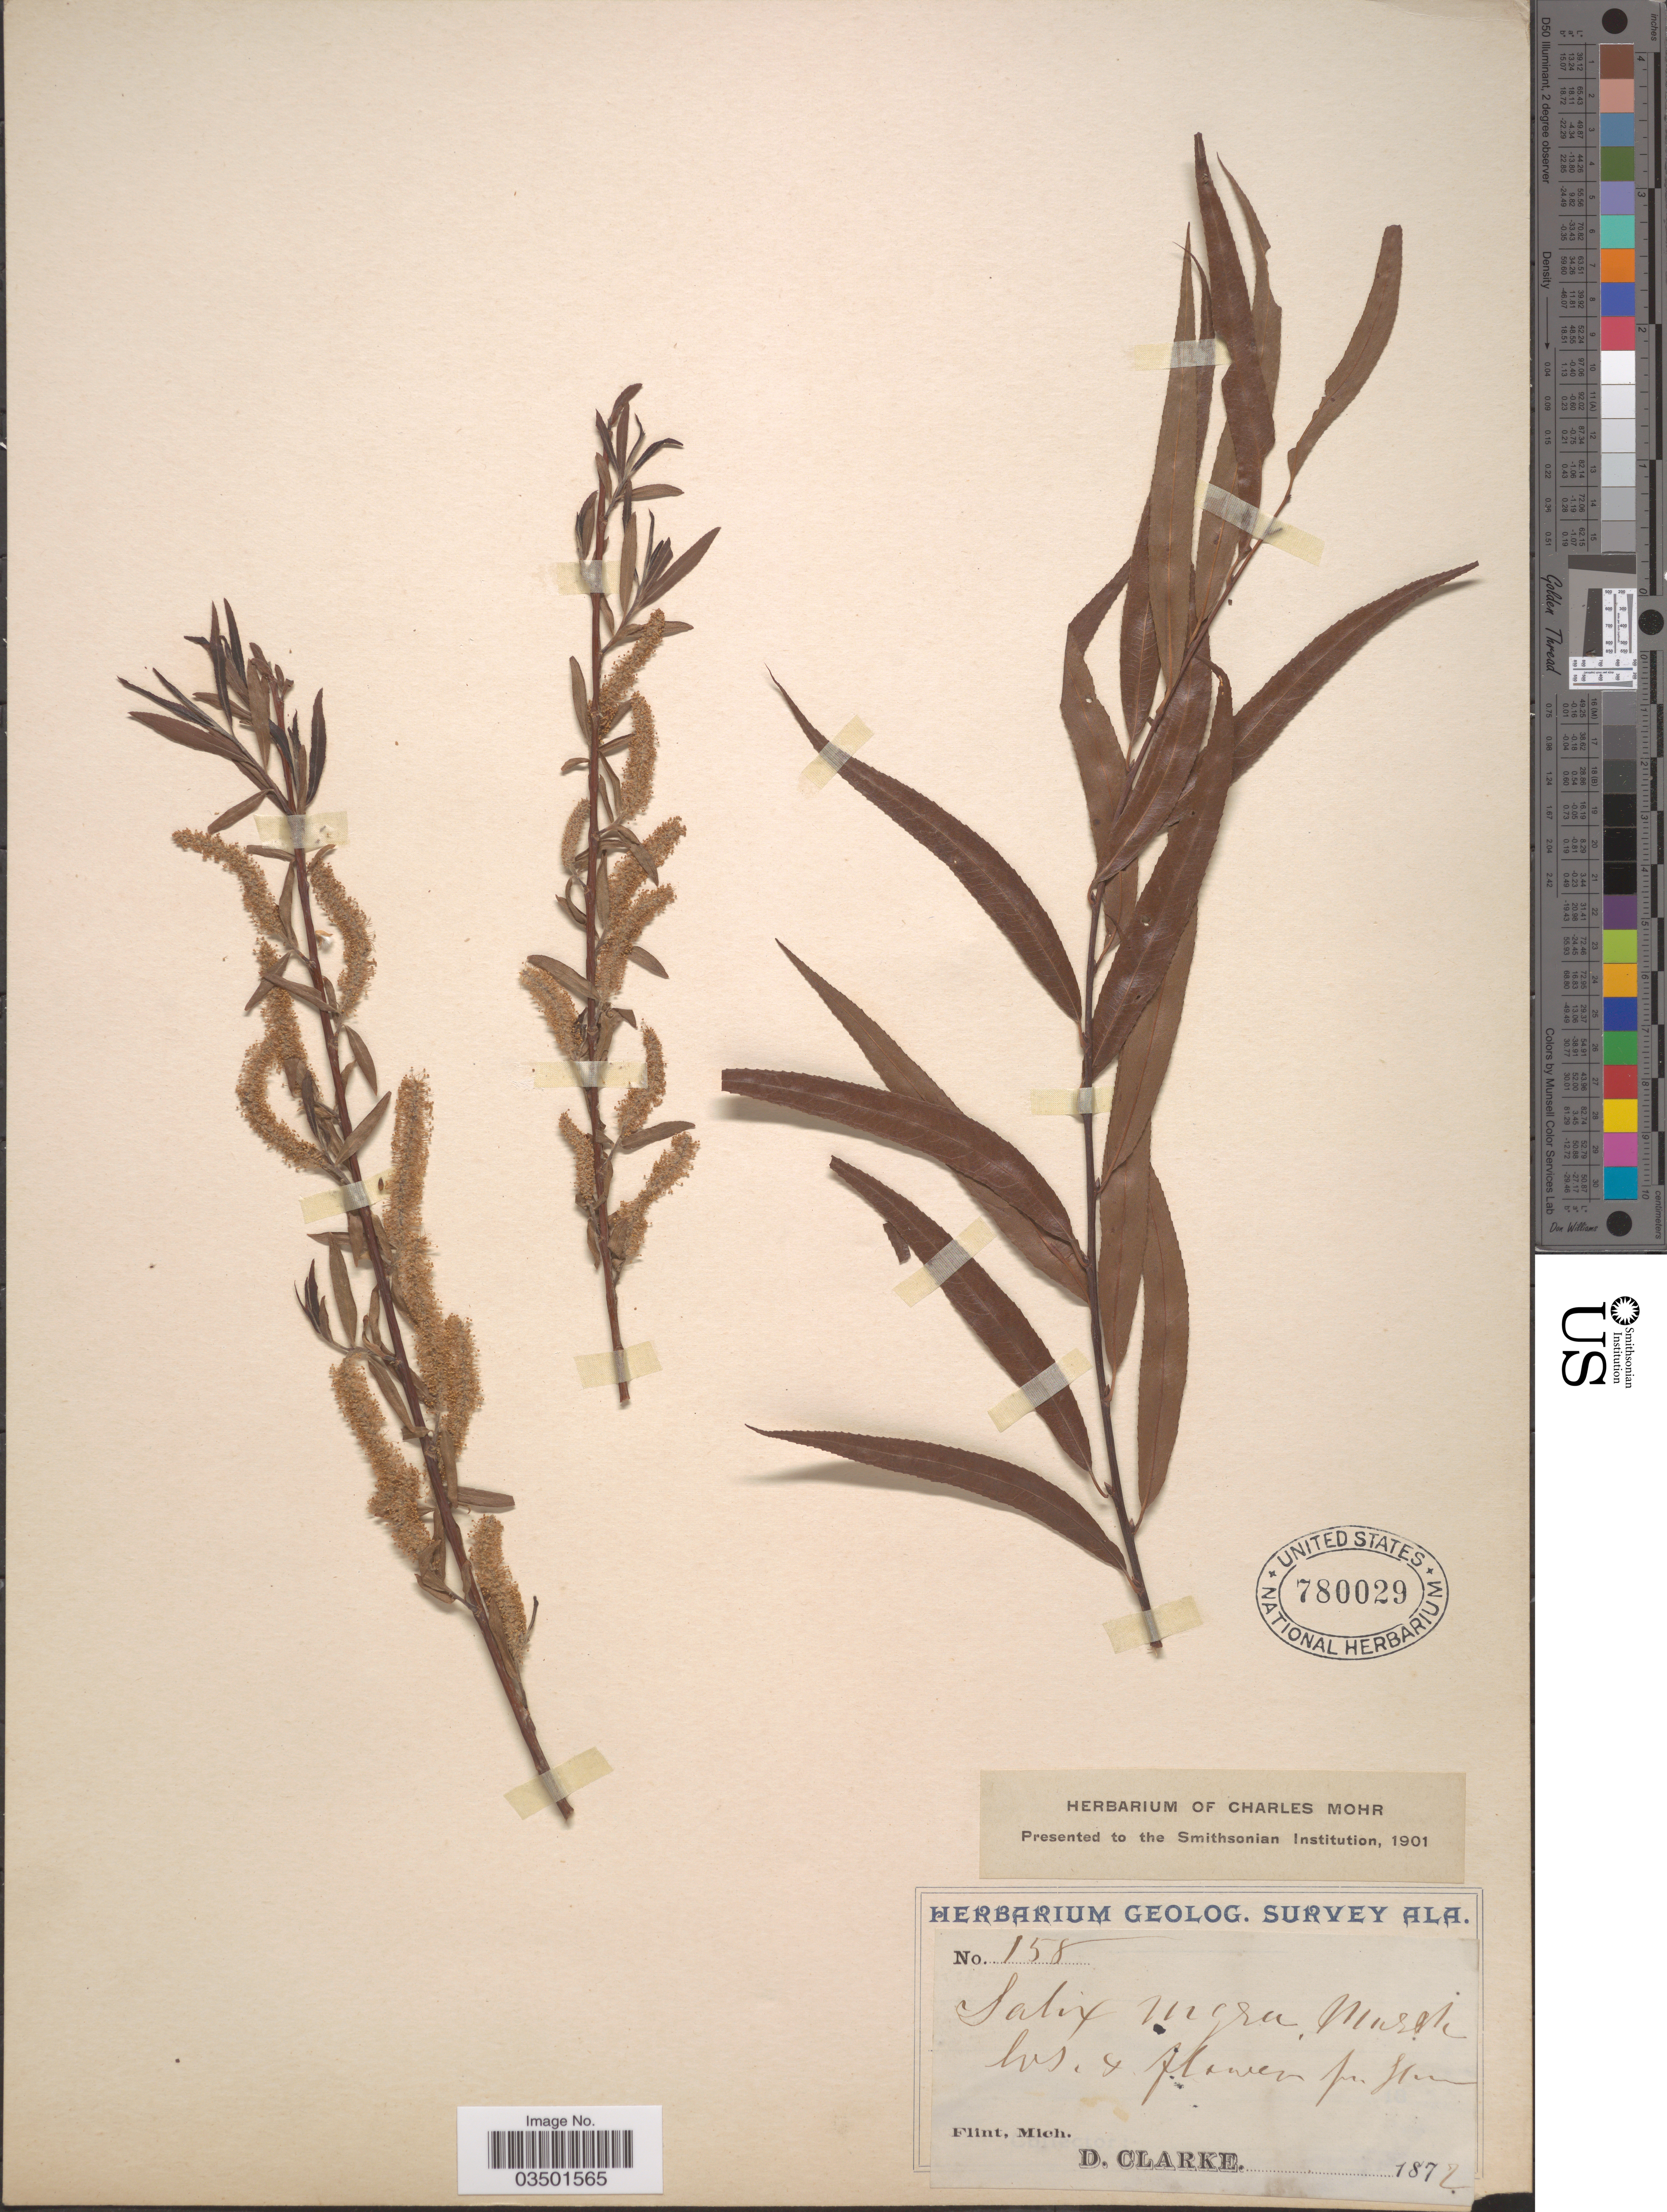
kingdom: Plantae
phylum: Tracheophyta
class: Magnoliopsida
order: Malpighiales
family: Salicaceae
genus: Salix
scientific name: Salix nigra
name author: Marshall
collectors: D. Clarke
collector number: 158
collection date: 1872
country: United States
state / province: Michigan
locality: Flint.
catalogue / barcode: US 780029